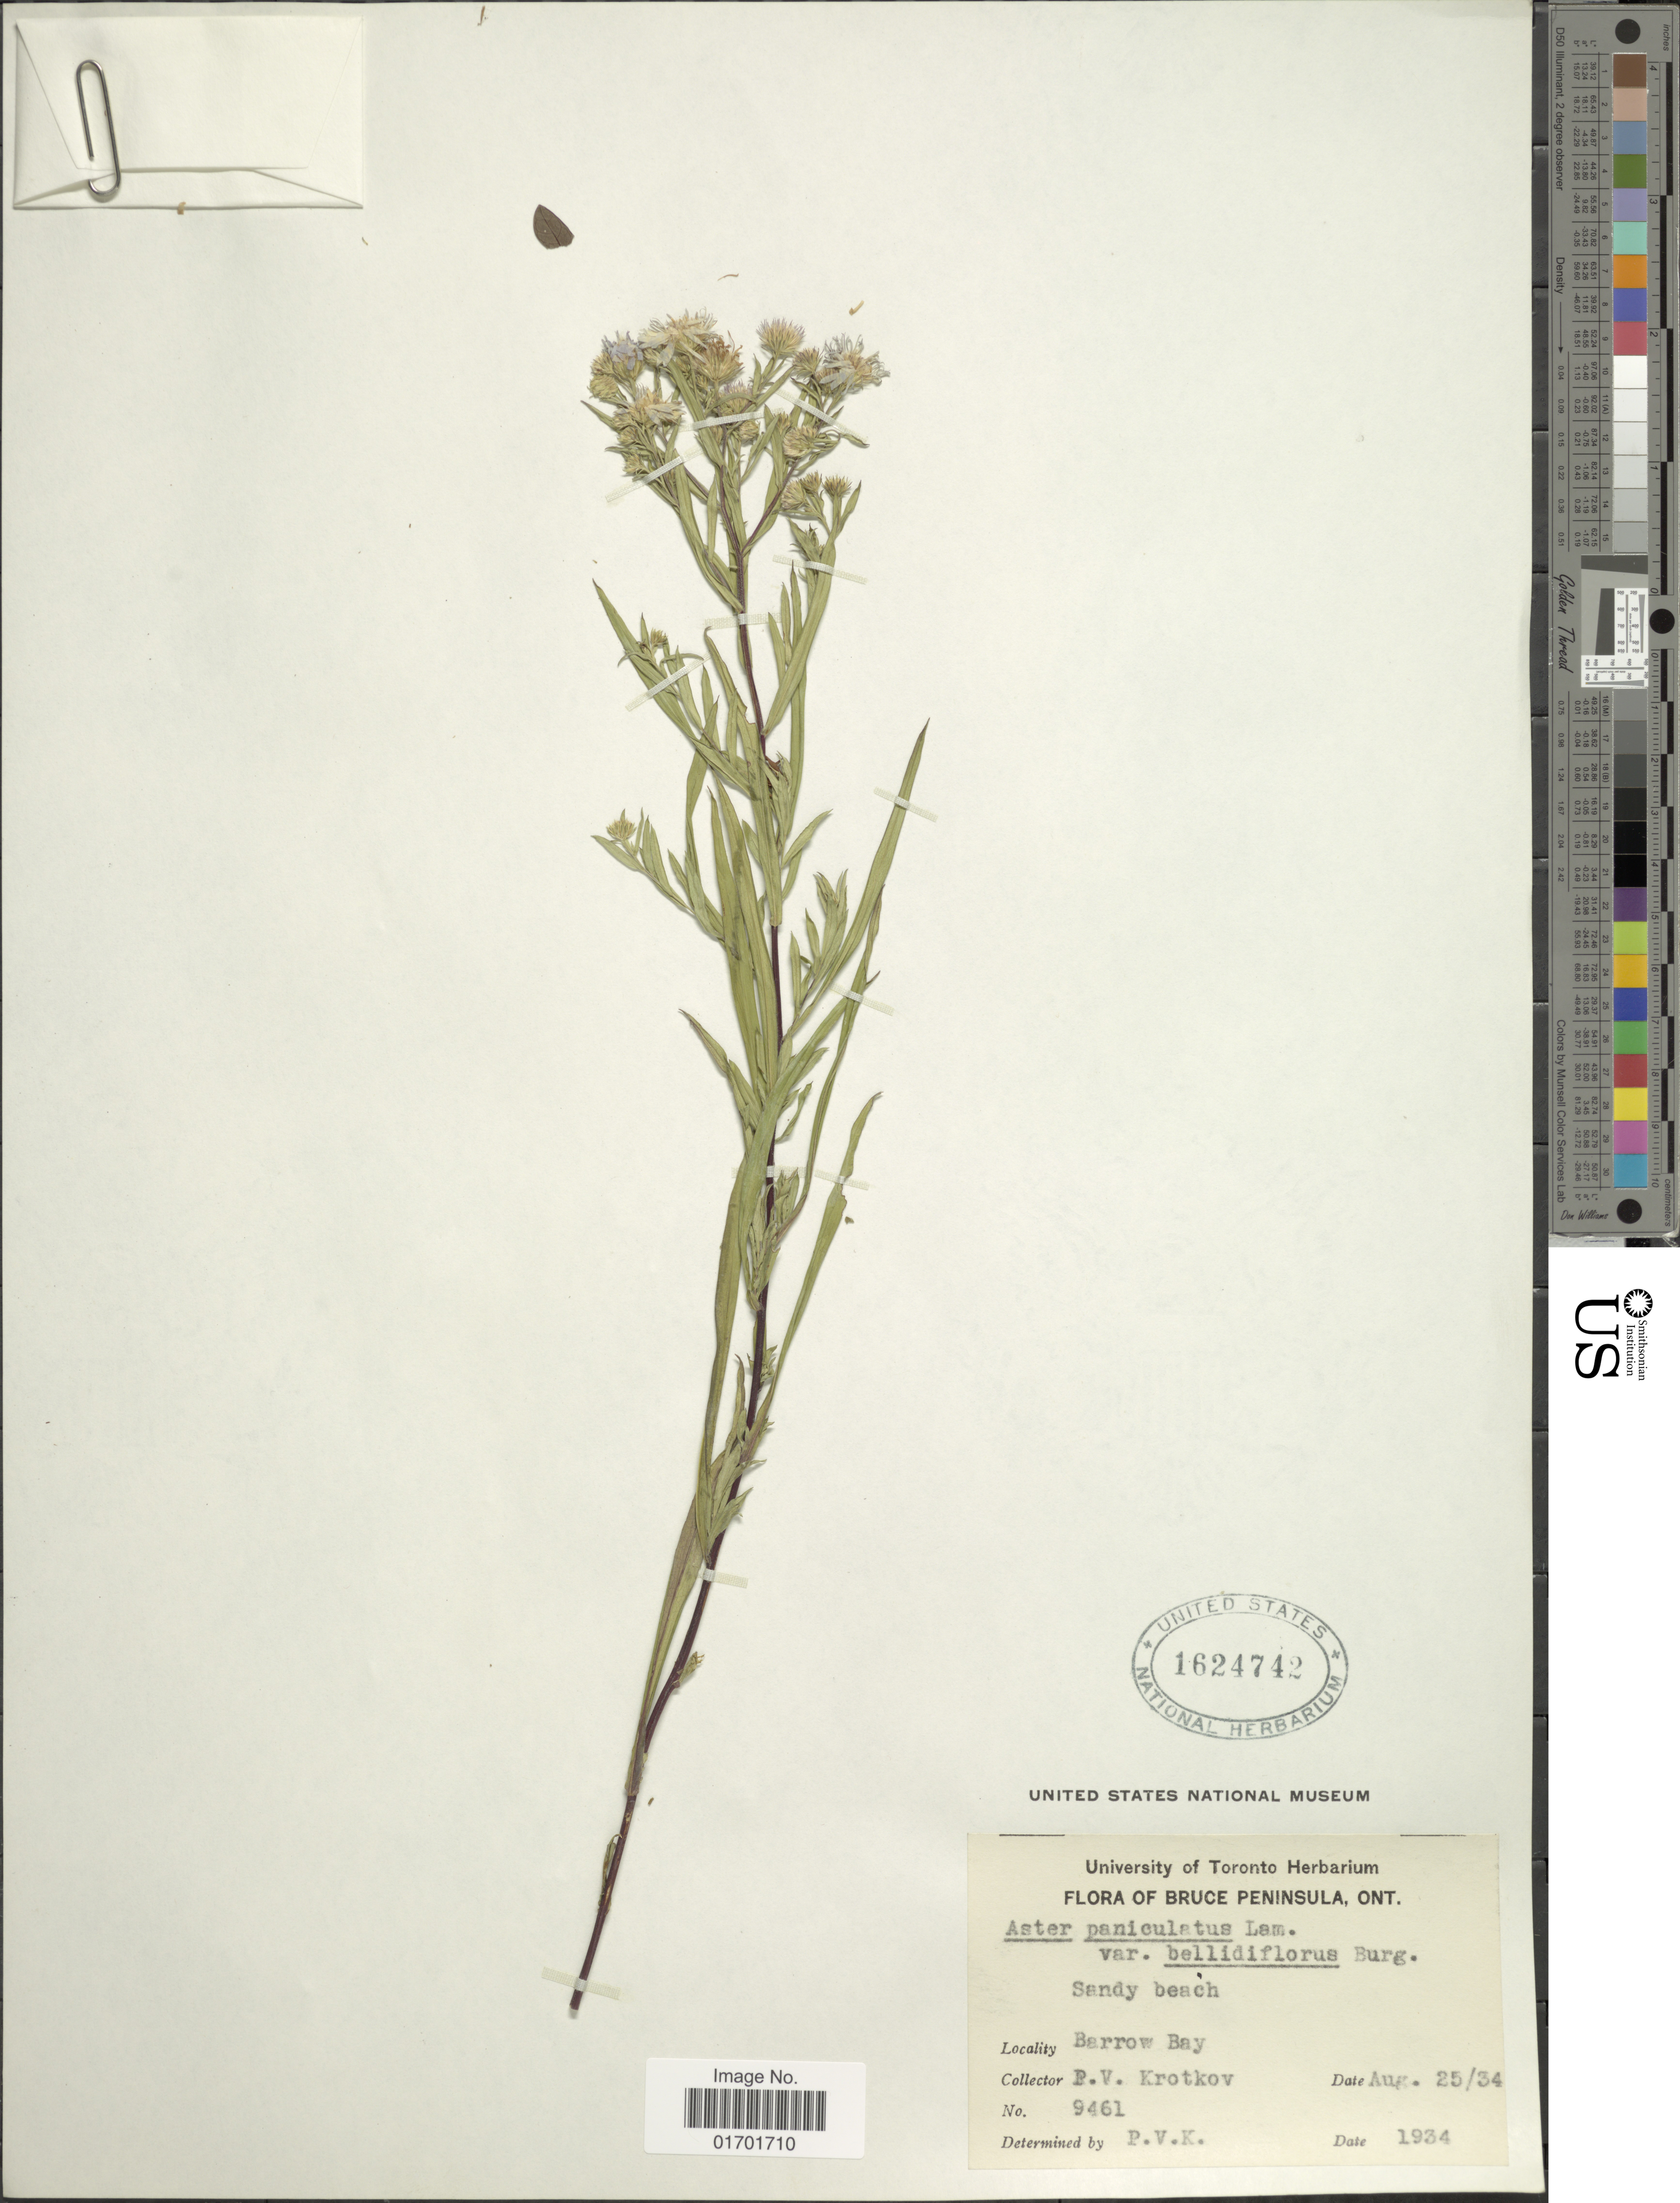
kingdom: Plantae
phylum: Tracheophyta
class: Magnoliopsida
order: Asterales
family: Asteraceae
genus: Symphyotrichum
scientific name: Symphyotrichum lanceolatum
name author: (Willd.) G.L. Nesom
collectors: P. V. Krotkov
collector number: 9461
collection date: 1934-08-25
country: Canada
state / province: Ontario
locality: Bruce Peninsula, Barrow Bay.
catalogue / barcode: US 1624742